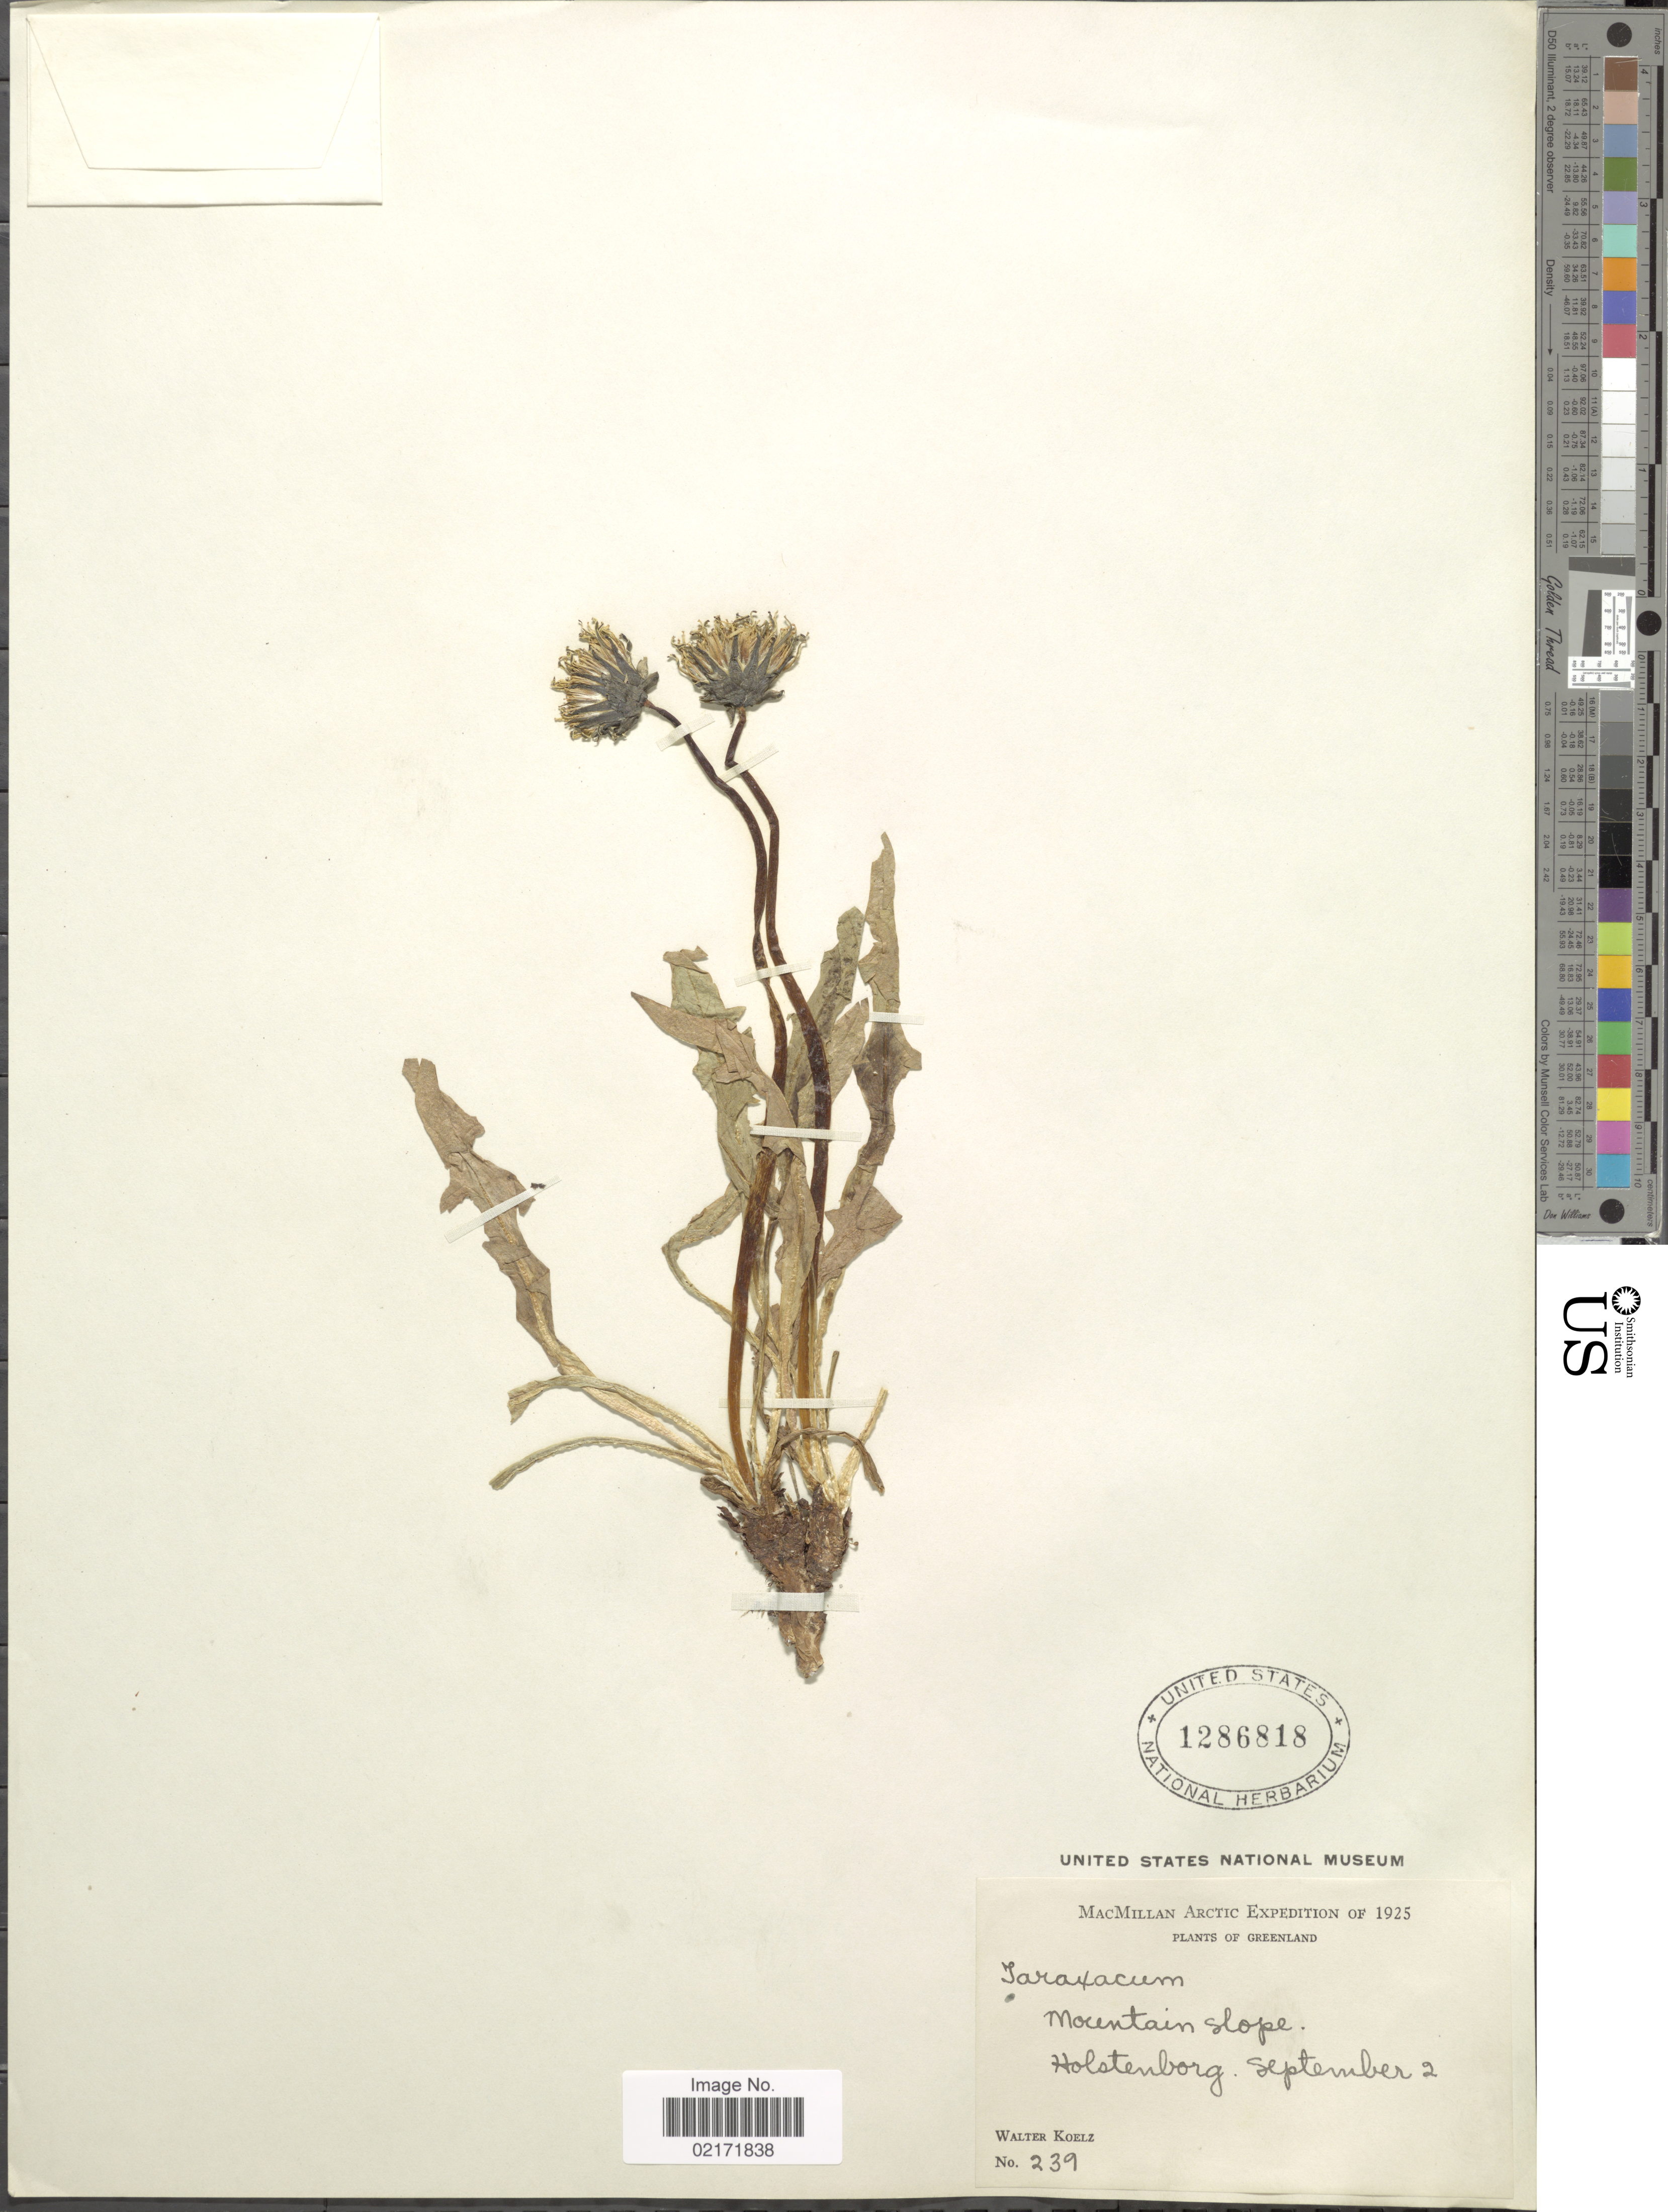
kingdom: Plantae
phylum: Tracheophyta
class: Magnoliopsida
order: Asterales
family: Asteraceae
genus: Taraxacum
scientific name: Taraxacum groenlandicum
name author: Dahlst.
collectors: W. N. Koelz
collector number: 239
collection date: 1925-09-02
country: Greenland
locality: Mountain slope, Holstenborg.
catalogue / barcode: US 1286818